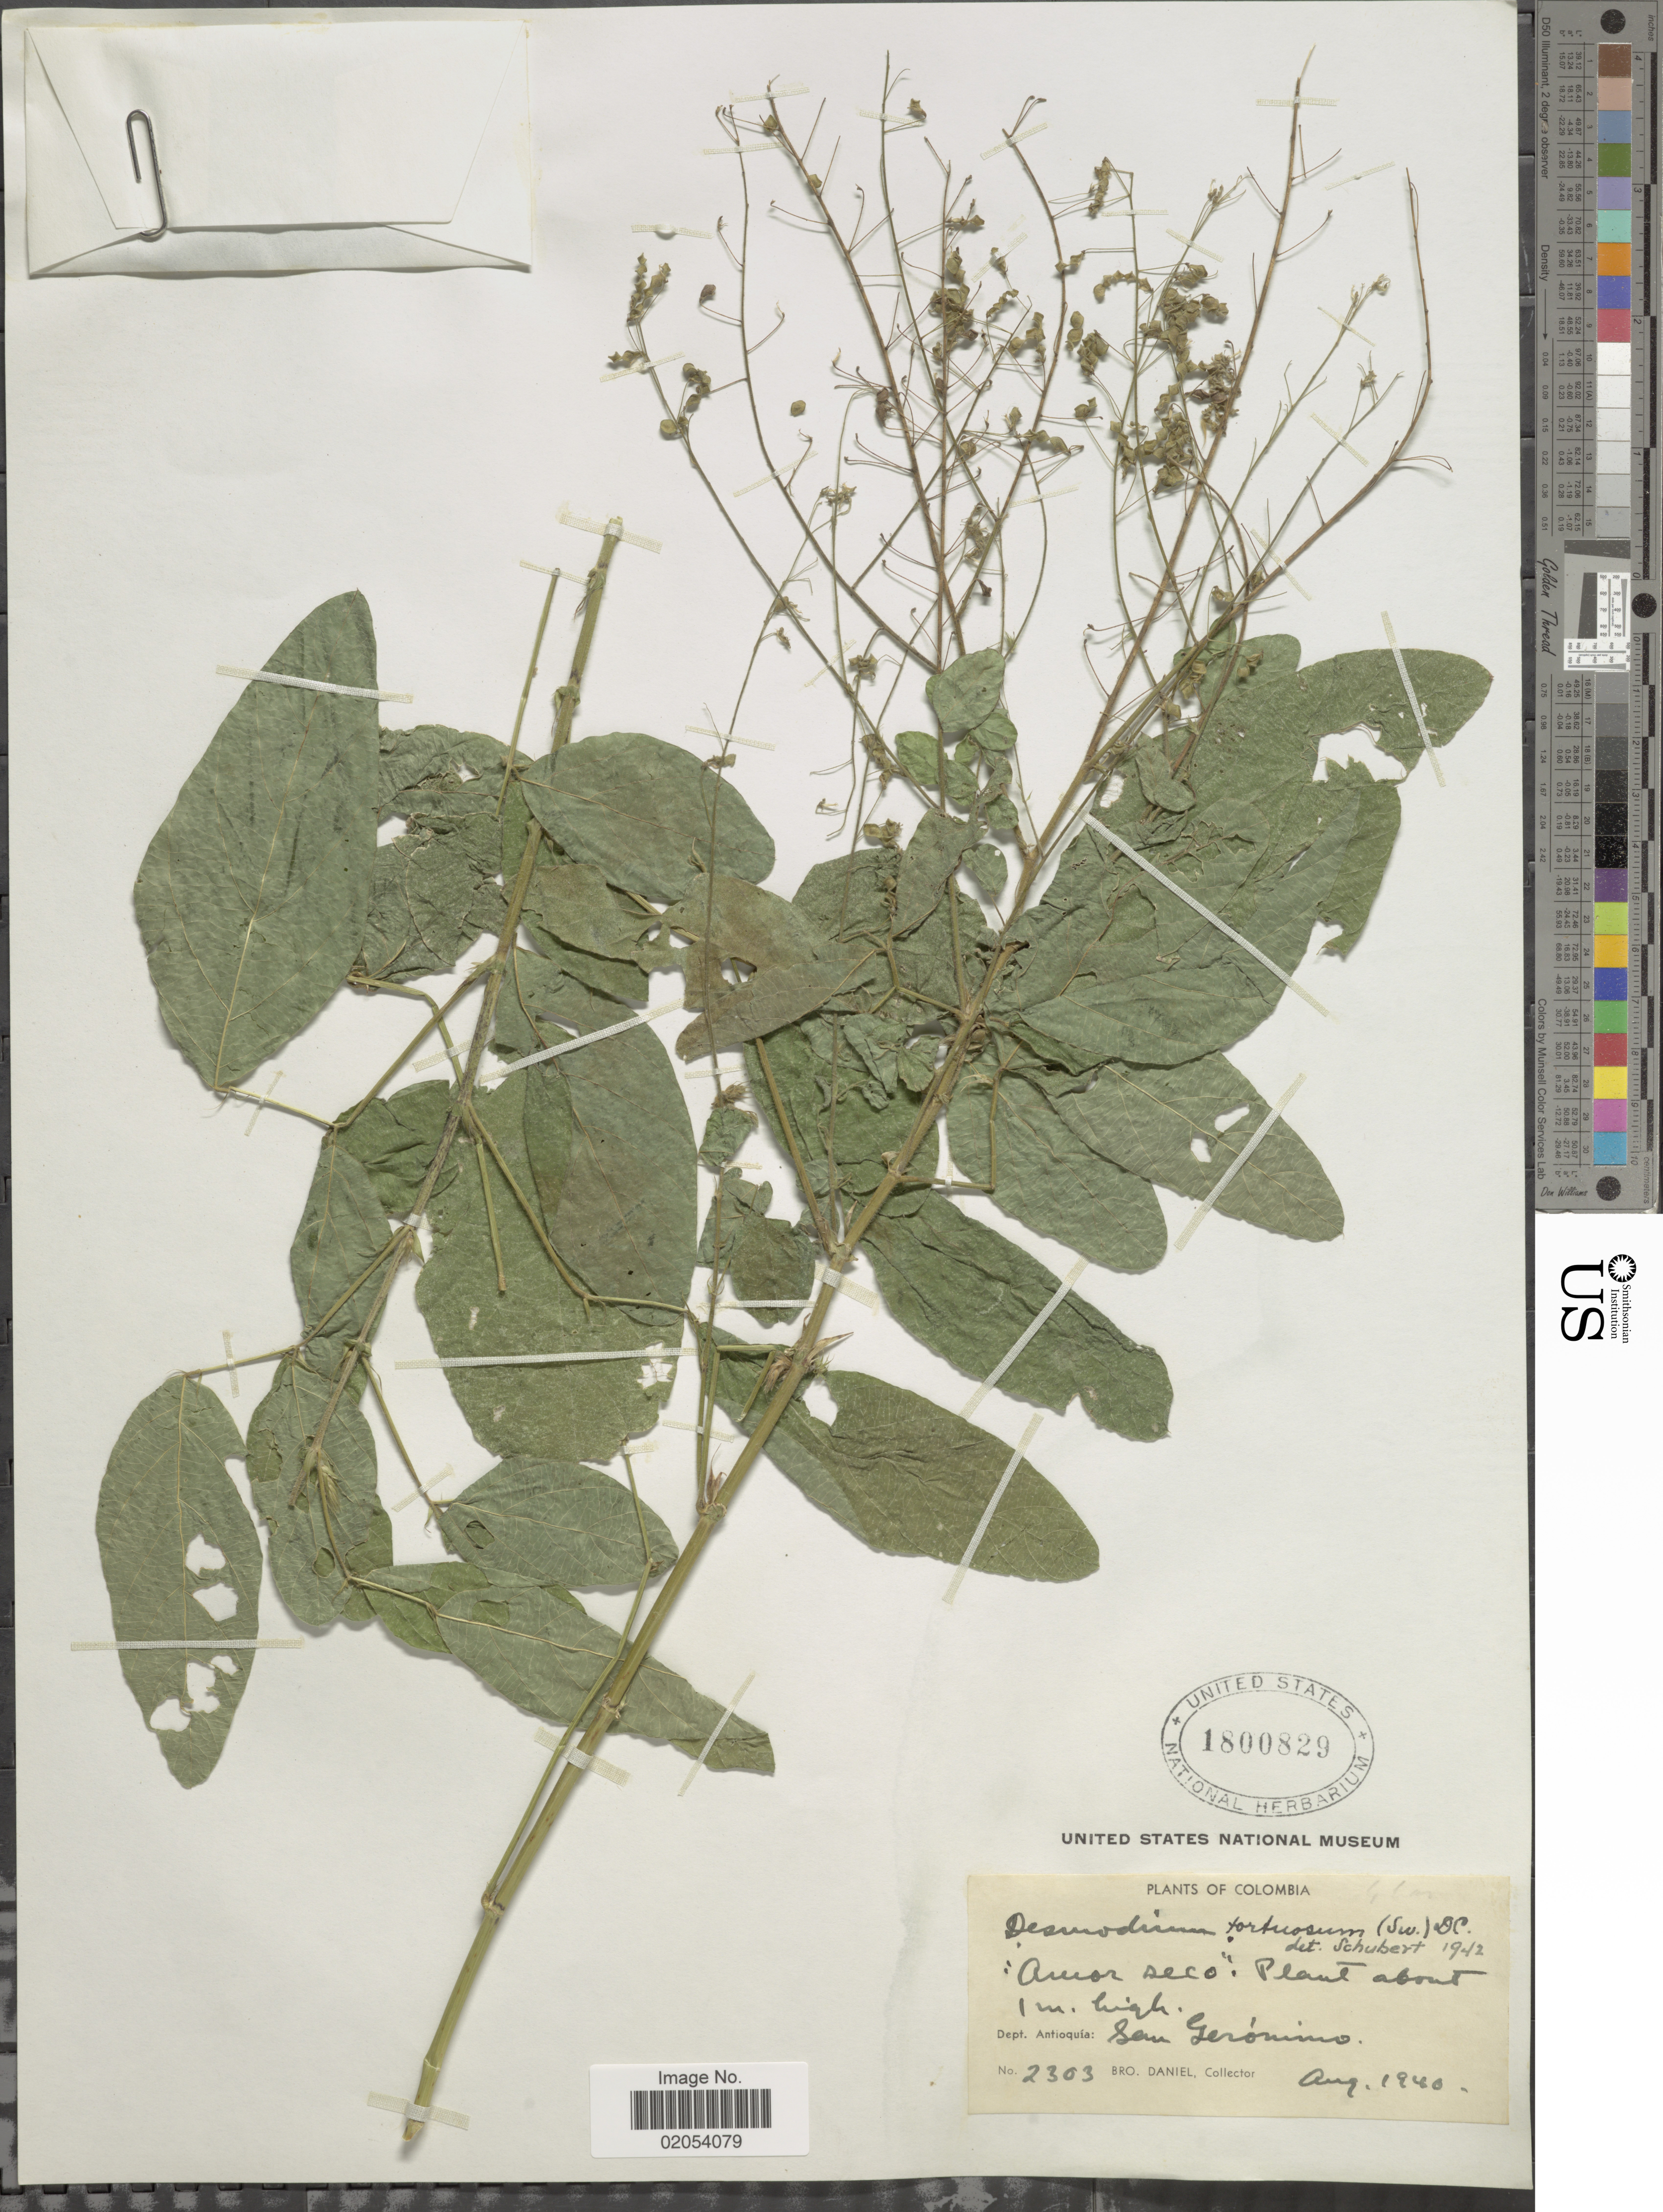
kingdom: Plantae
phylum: Tracheophyta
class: Magnoliopsida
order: Fabales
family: Fabaceae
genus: Desmodium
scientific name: Desmodium tortuosum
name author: (Sw.) DC.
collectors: Bro. Daniel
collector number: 2303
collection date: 1940-08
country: Colombia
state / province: Antioquia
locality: San Geronimo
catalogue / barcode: US 1800829